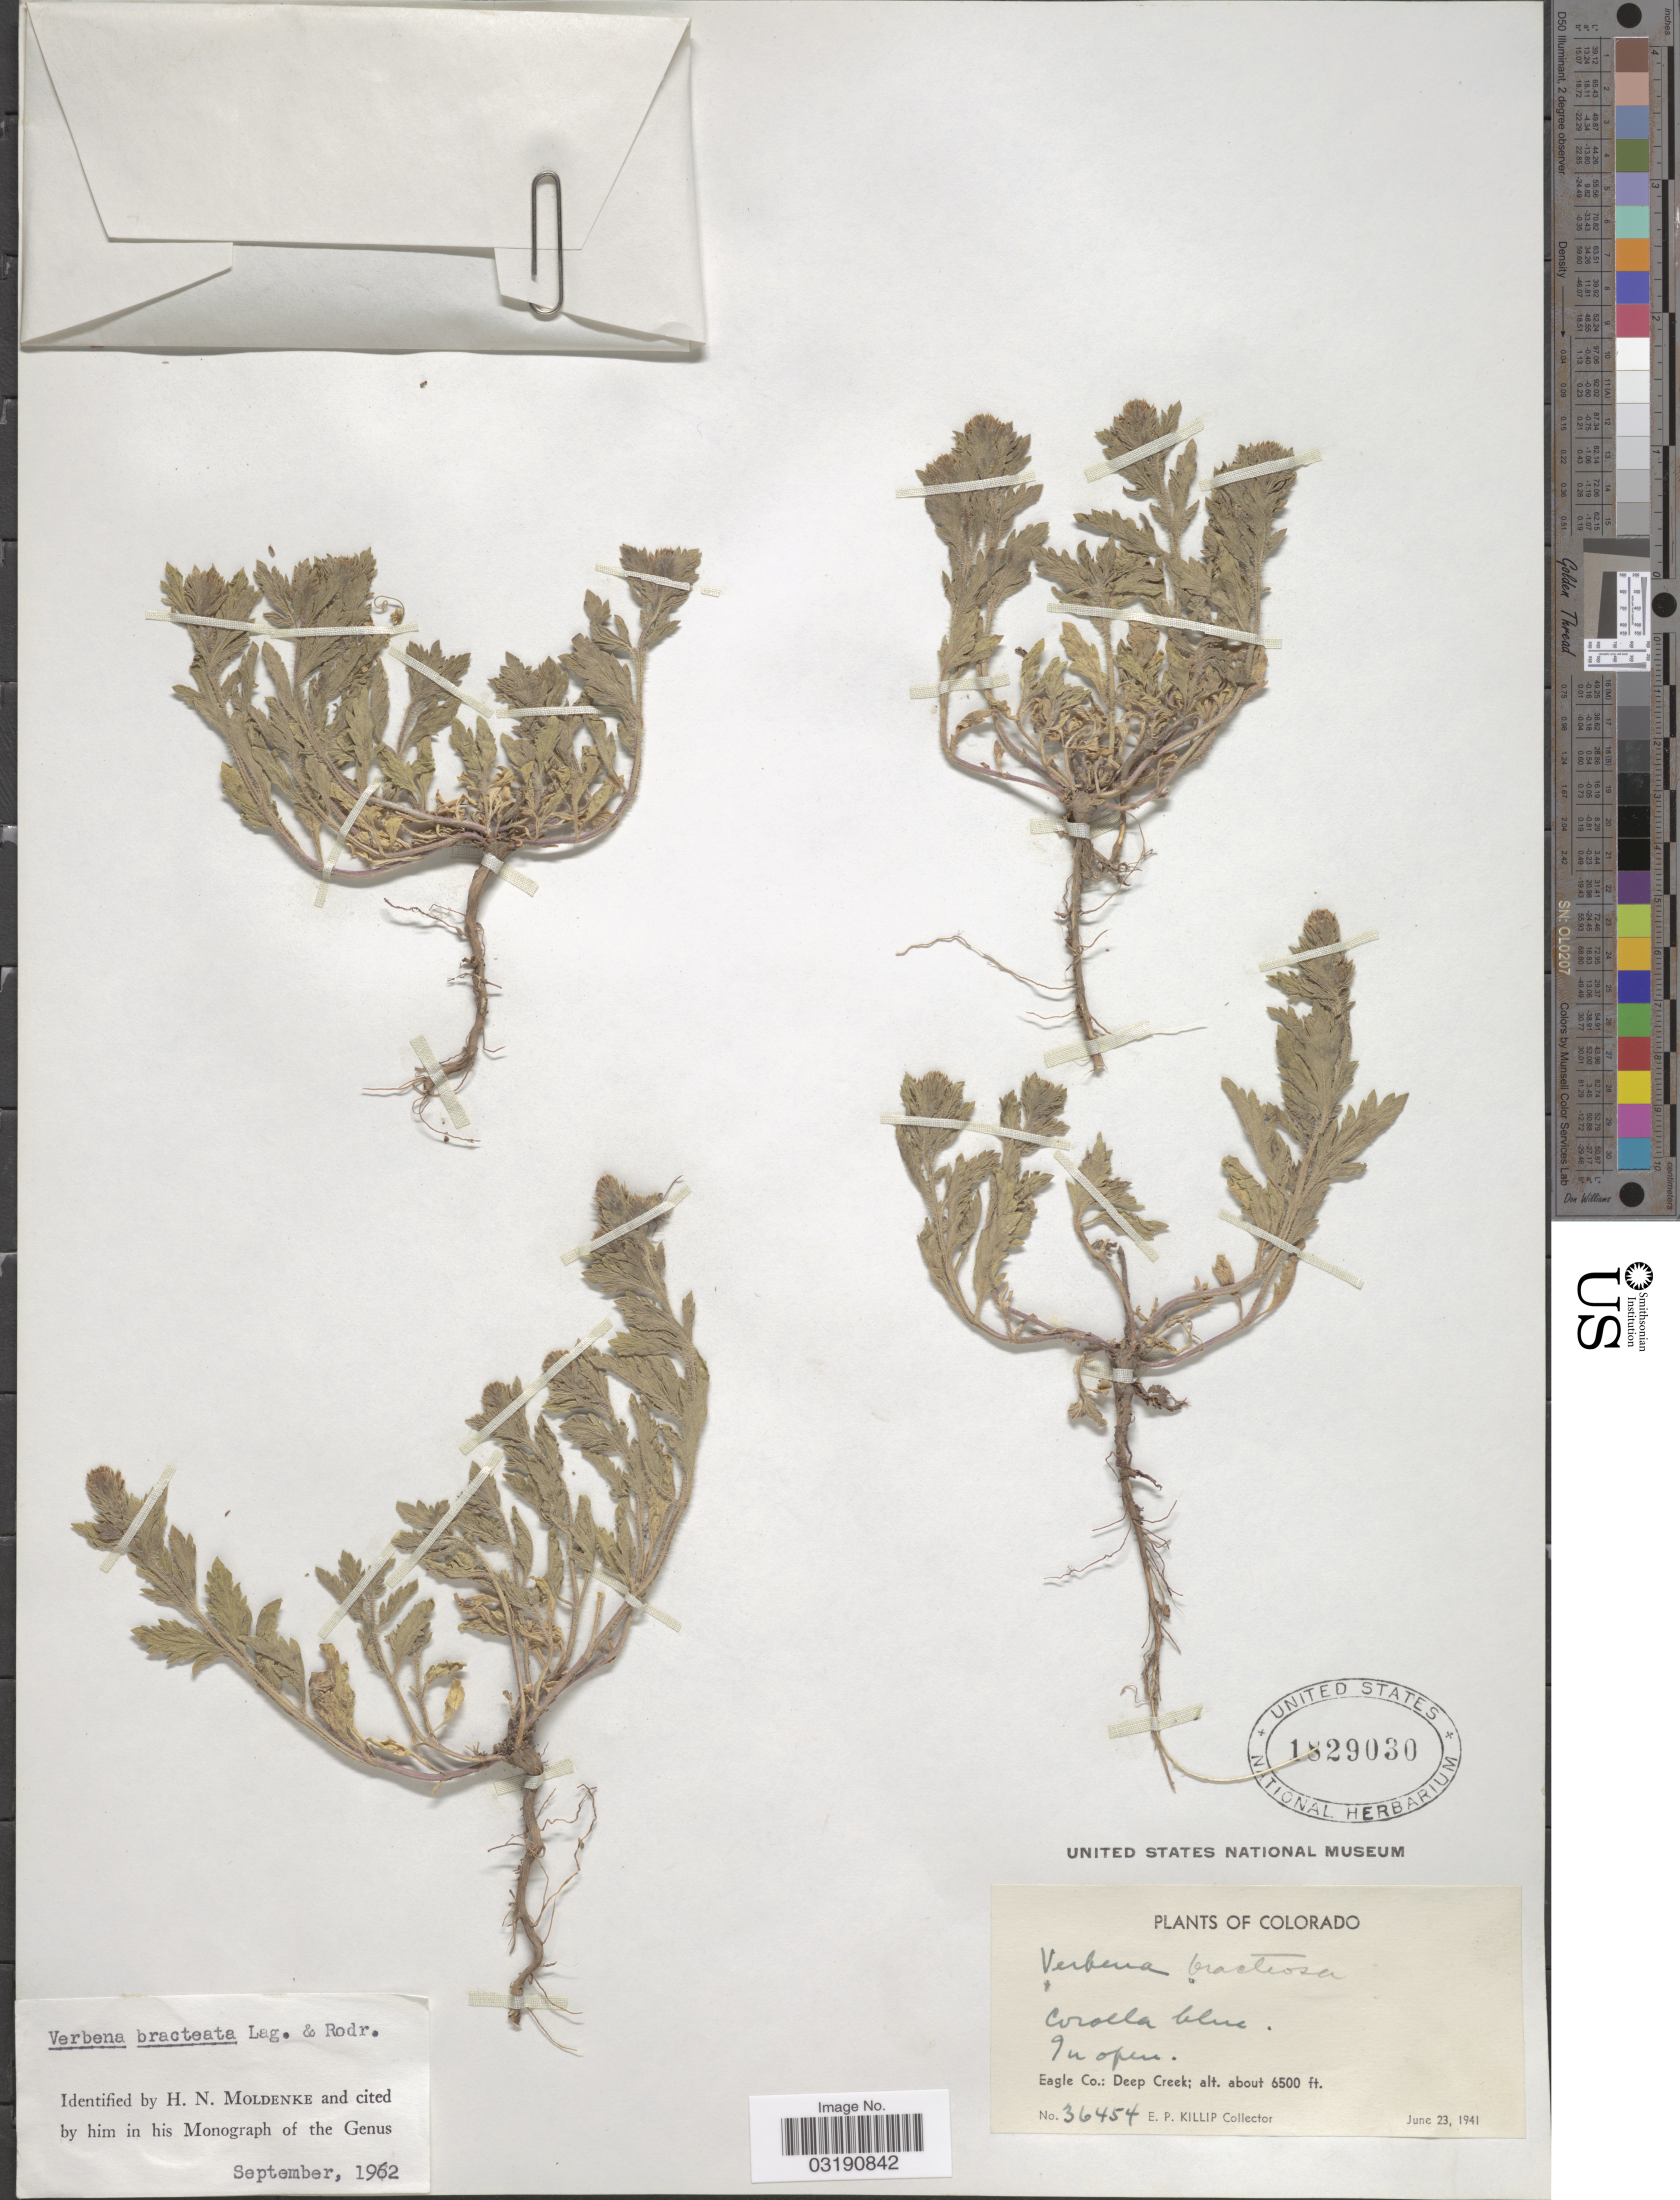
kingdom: Plantae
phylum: Tracheophyta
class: Magnoliopsida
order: Lamiales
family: Verbenaceae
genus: Verbena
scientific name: Verbena bracteata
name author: Cav. ex Lag. & Rodr.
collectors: E. P. Killip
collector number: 36454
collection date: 1941-06-23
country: United States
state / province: Colorado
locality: Eagle Co.: Deep Creek.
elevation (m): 1981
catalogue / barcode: US 1829030